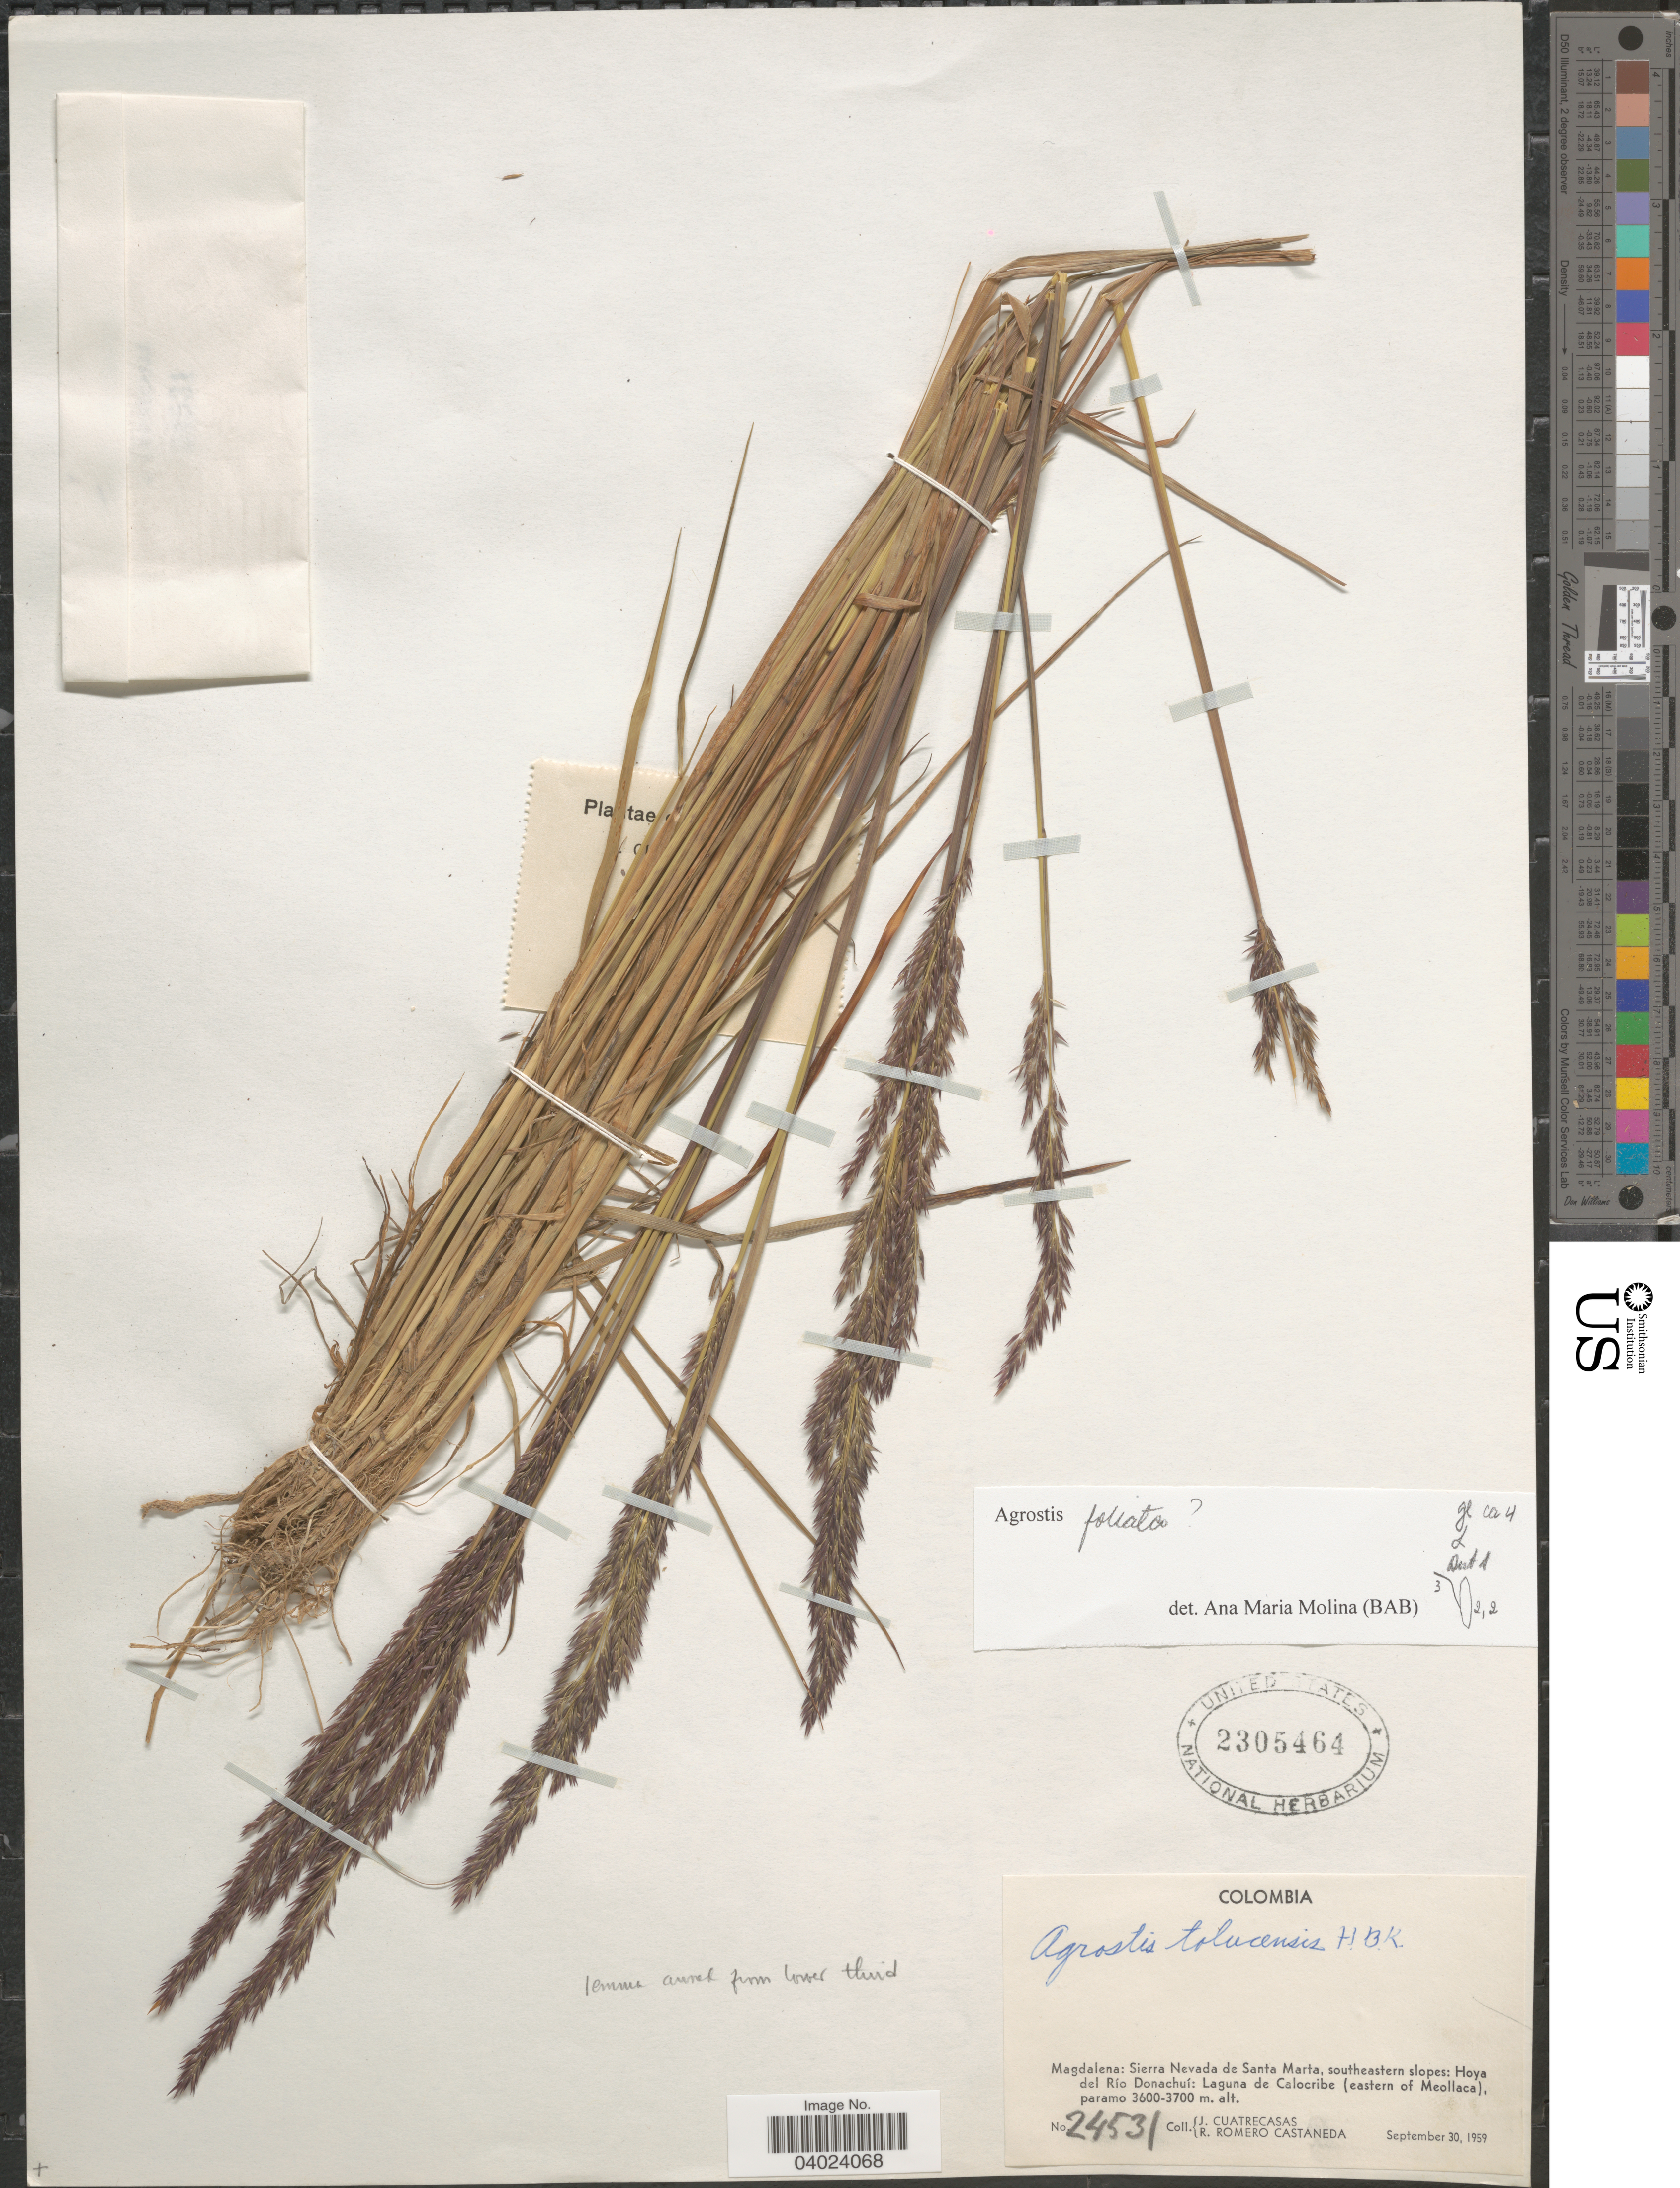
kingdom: Plantae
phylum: Tracheophyta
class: Liliopsida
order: Poales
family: Poaceae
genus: Agrostis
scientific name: Agrostis foliata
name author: Hook. f.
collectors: J. Cuatrecasas & R. Romero Castañeda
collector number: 24531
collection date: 1959-09-30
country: Colombia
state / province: Magdalena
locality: Sierra Nevada de Santa Marta, southeastern slopes: Hoya del Río Donachuí: Laguna de Calocribe (eastern of Meollaca).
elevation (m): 3600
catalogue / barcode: US 2305464